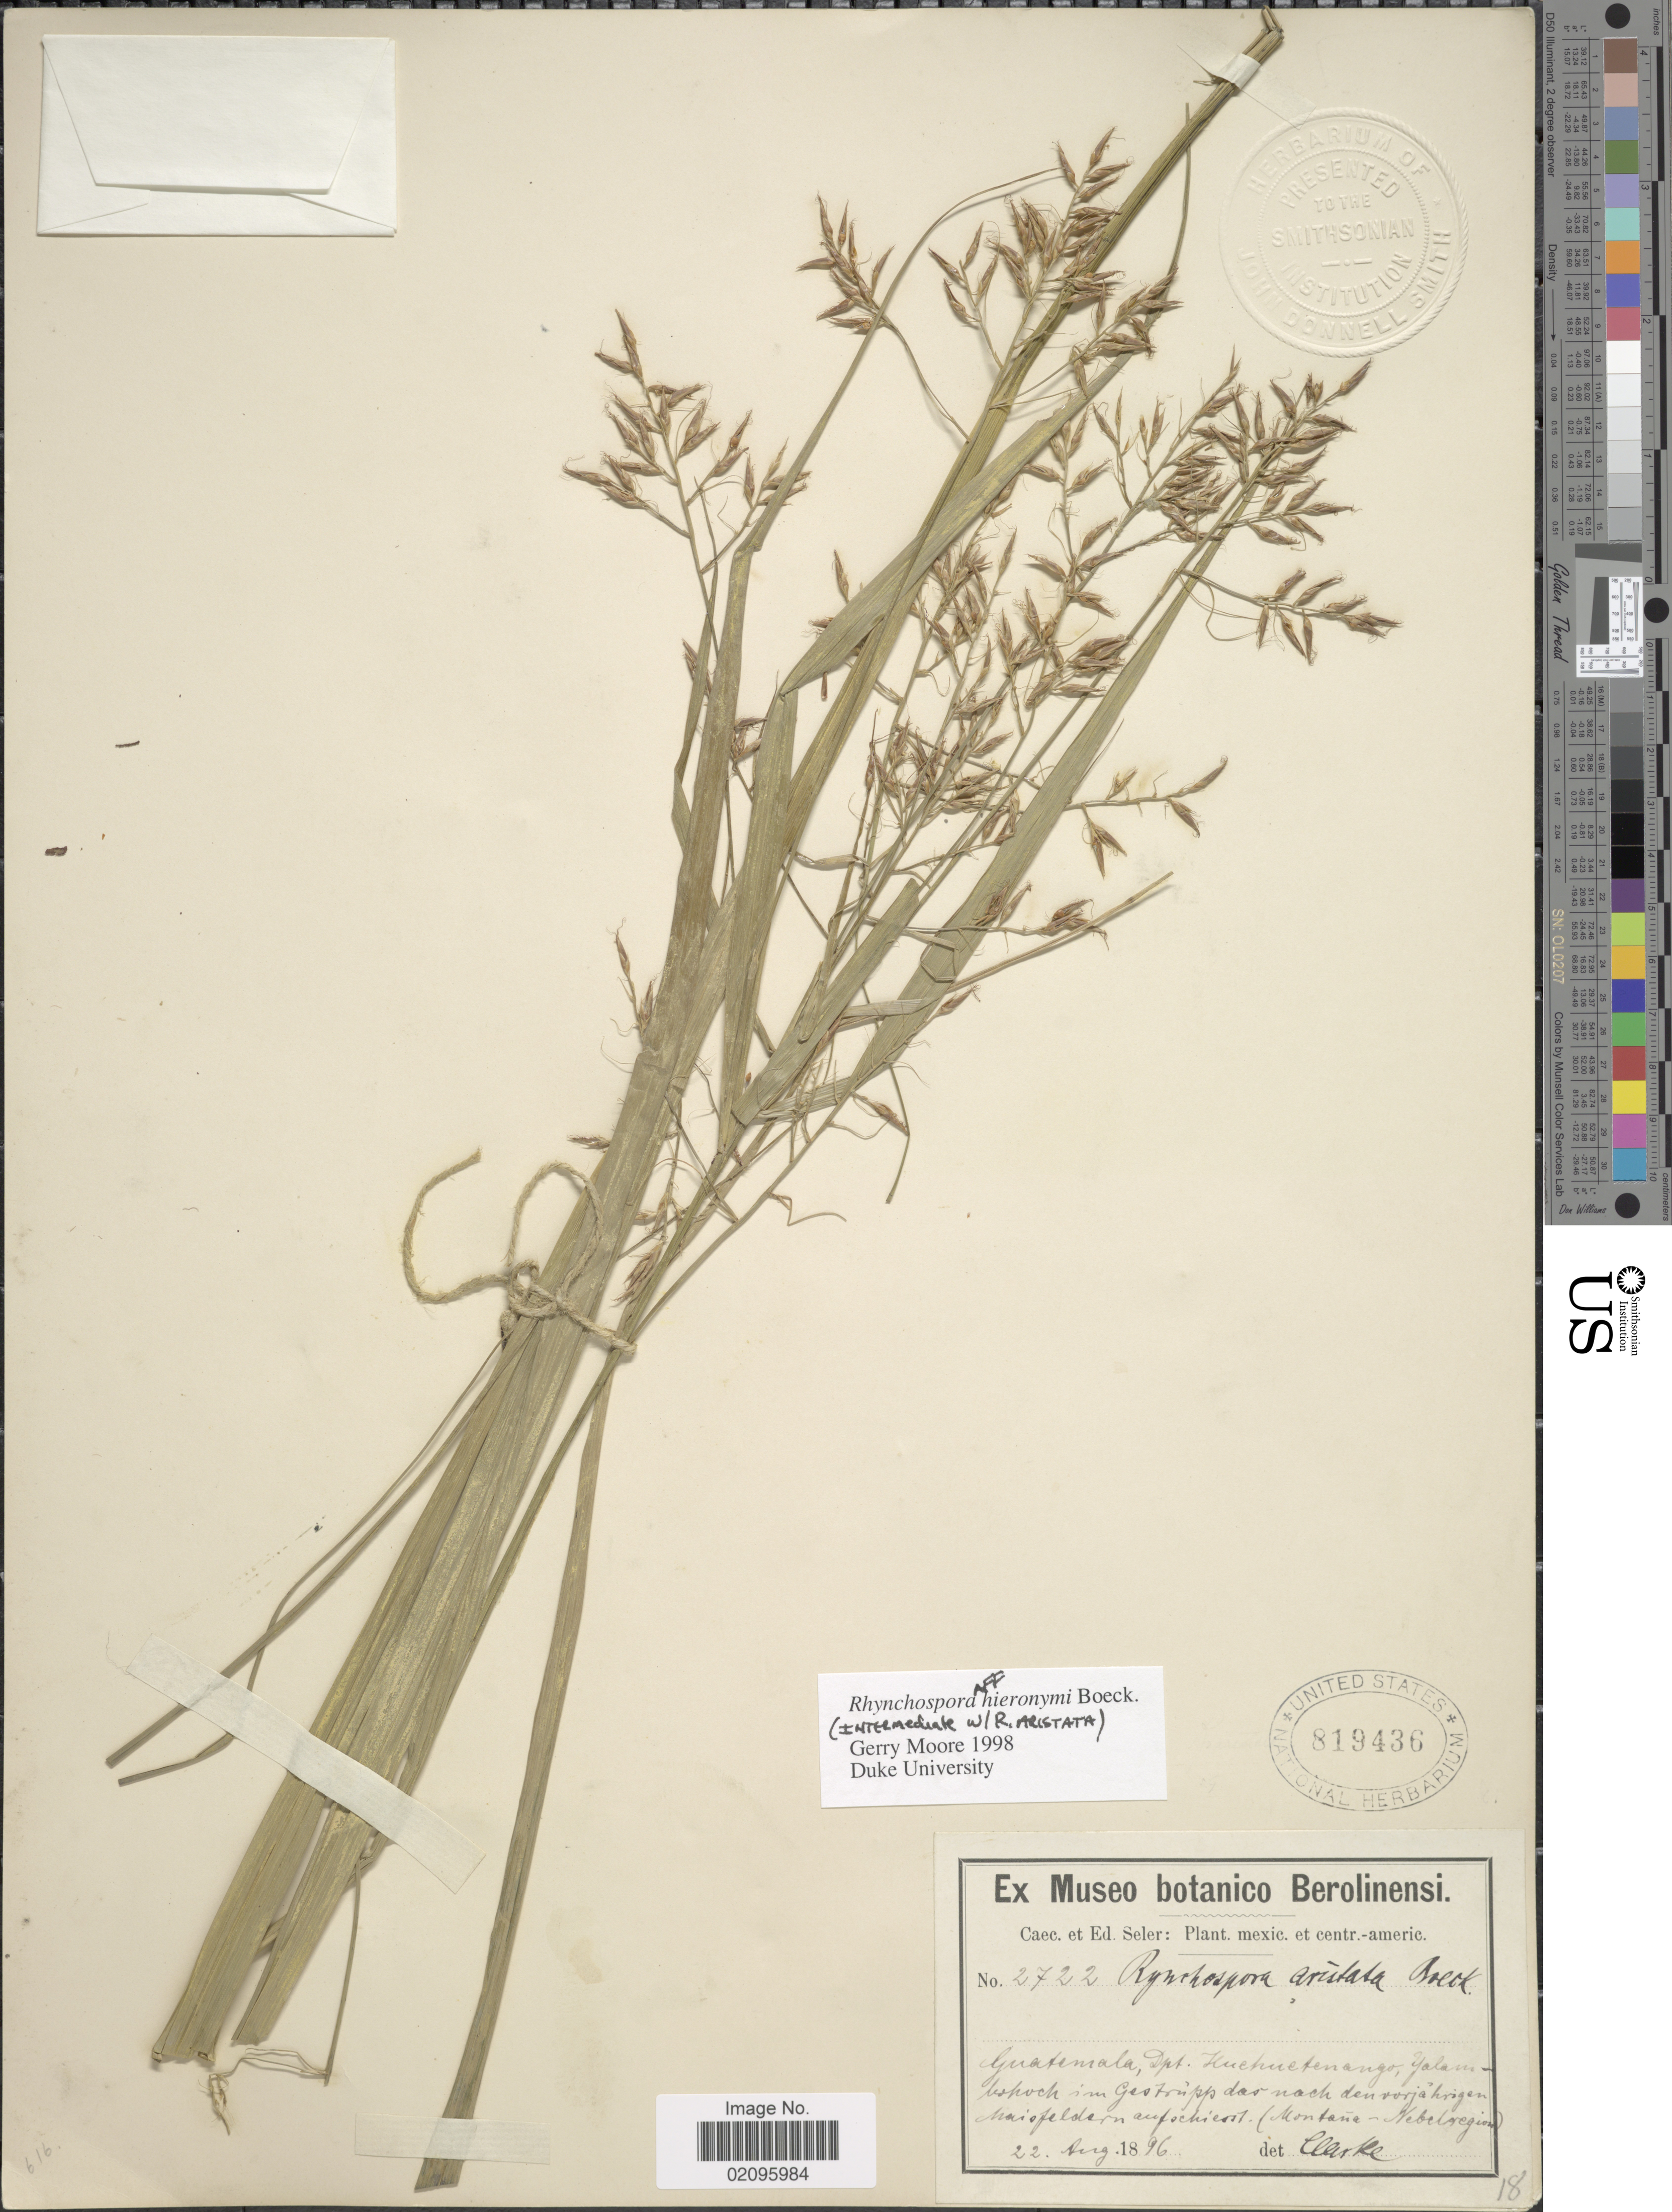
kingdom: Plantae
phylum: Tracheophyta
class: Liliopsida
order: Poales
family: Cyperaceae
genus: Rhynchospora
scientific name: Rhynchospora hieronymi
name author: Boeckeler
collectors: ex Caec. et Ed Seler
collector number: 2722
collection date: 1896-08-22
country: Guatemala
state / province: Huehuetenango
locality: Yalambohoch, im Gestrüpp, das nach den vorjahrigen, Maisfeldern aufschiesst (montana-Nebel region).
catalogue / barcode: US 819436